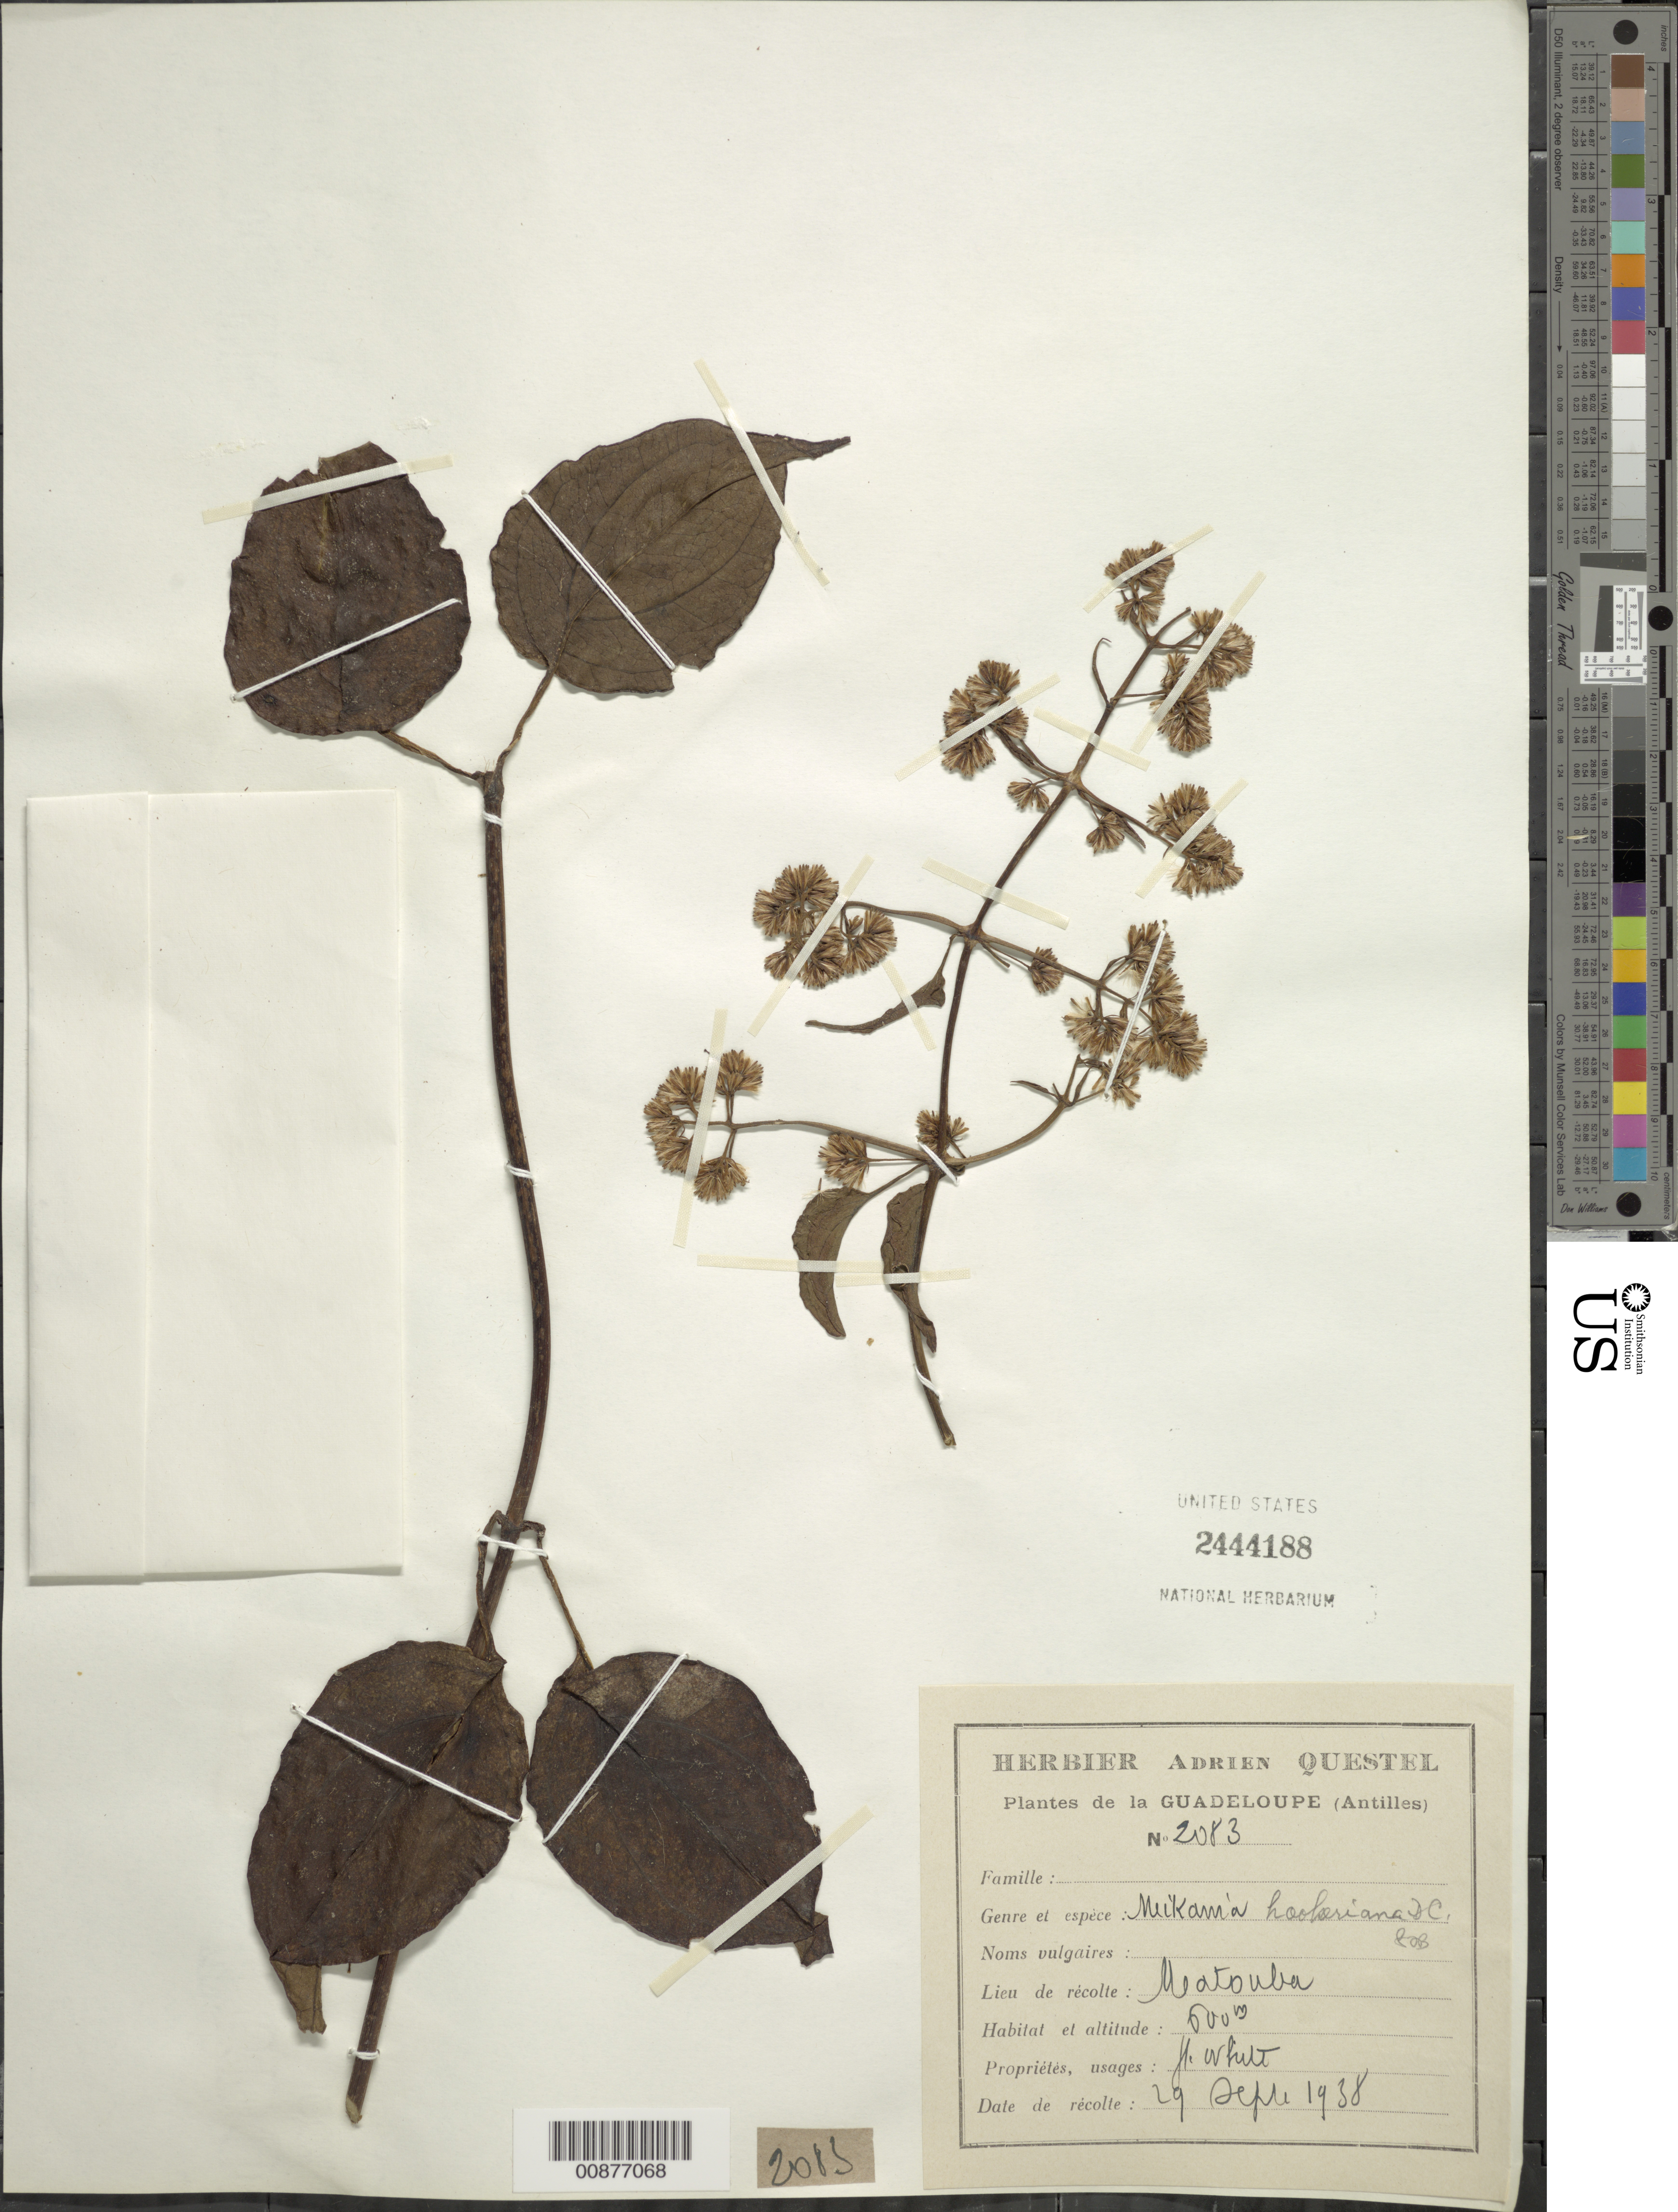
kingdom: Plantae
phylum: Tracheophyta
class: Magnoliopsida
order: Asterales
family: Asteraceae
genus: Mikania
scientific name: Mikania hookeriana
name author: DC.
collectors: A. Questel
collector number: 2083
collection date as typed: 29 Sep 1938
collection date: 1938-09-29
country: Guadeloupe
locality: Matouba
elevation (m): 600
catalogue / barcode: US 2444188